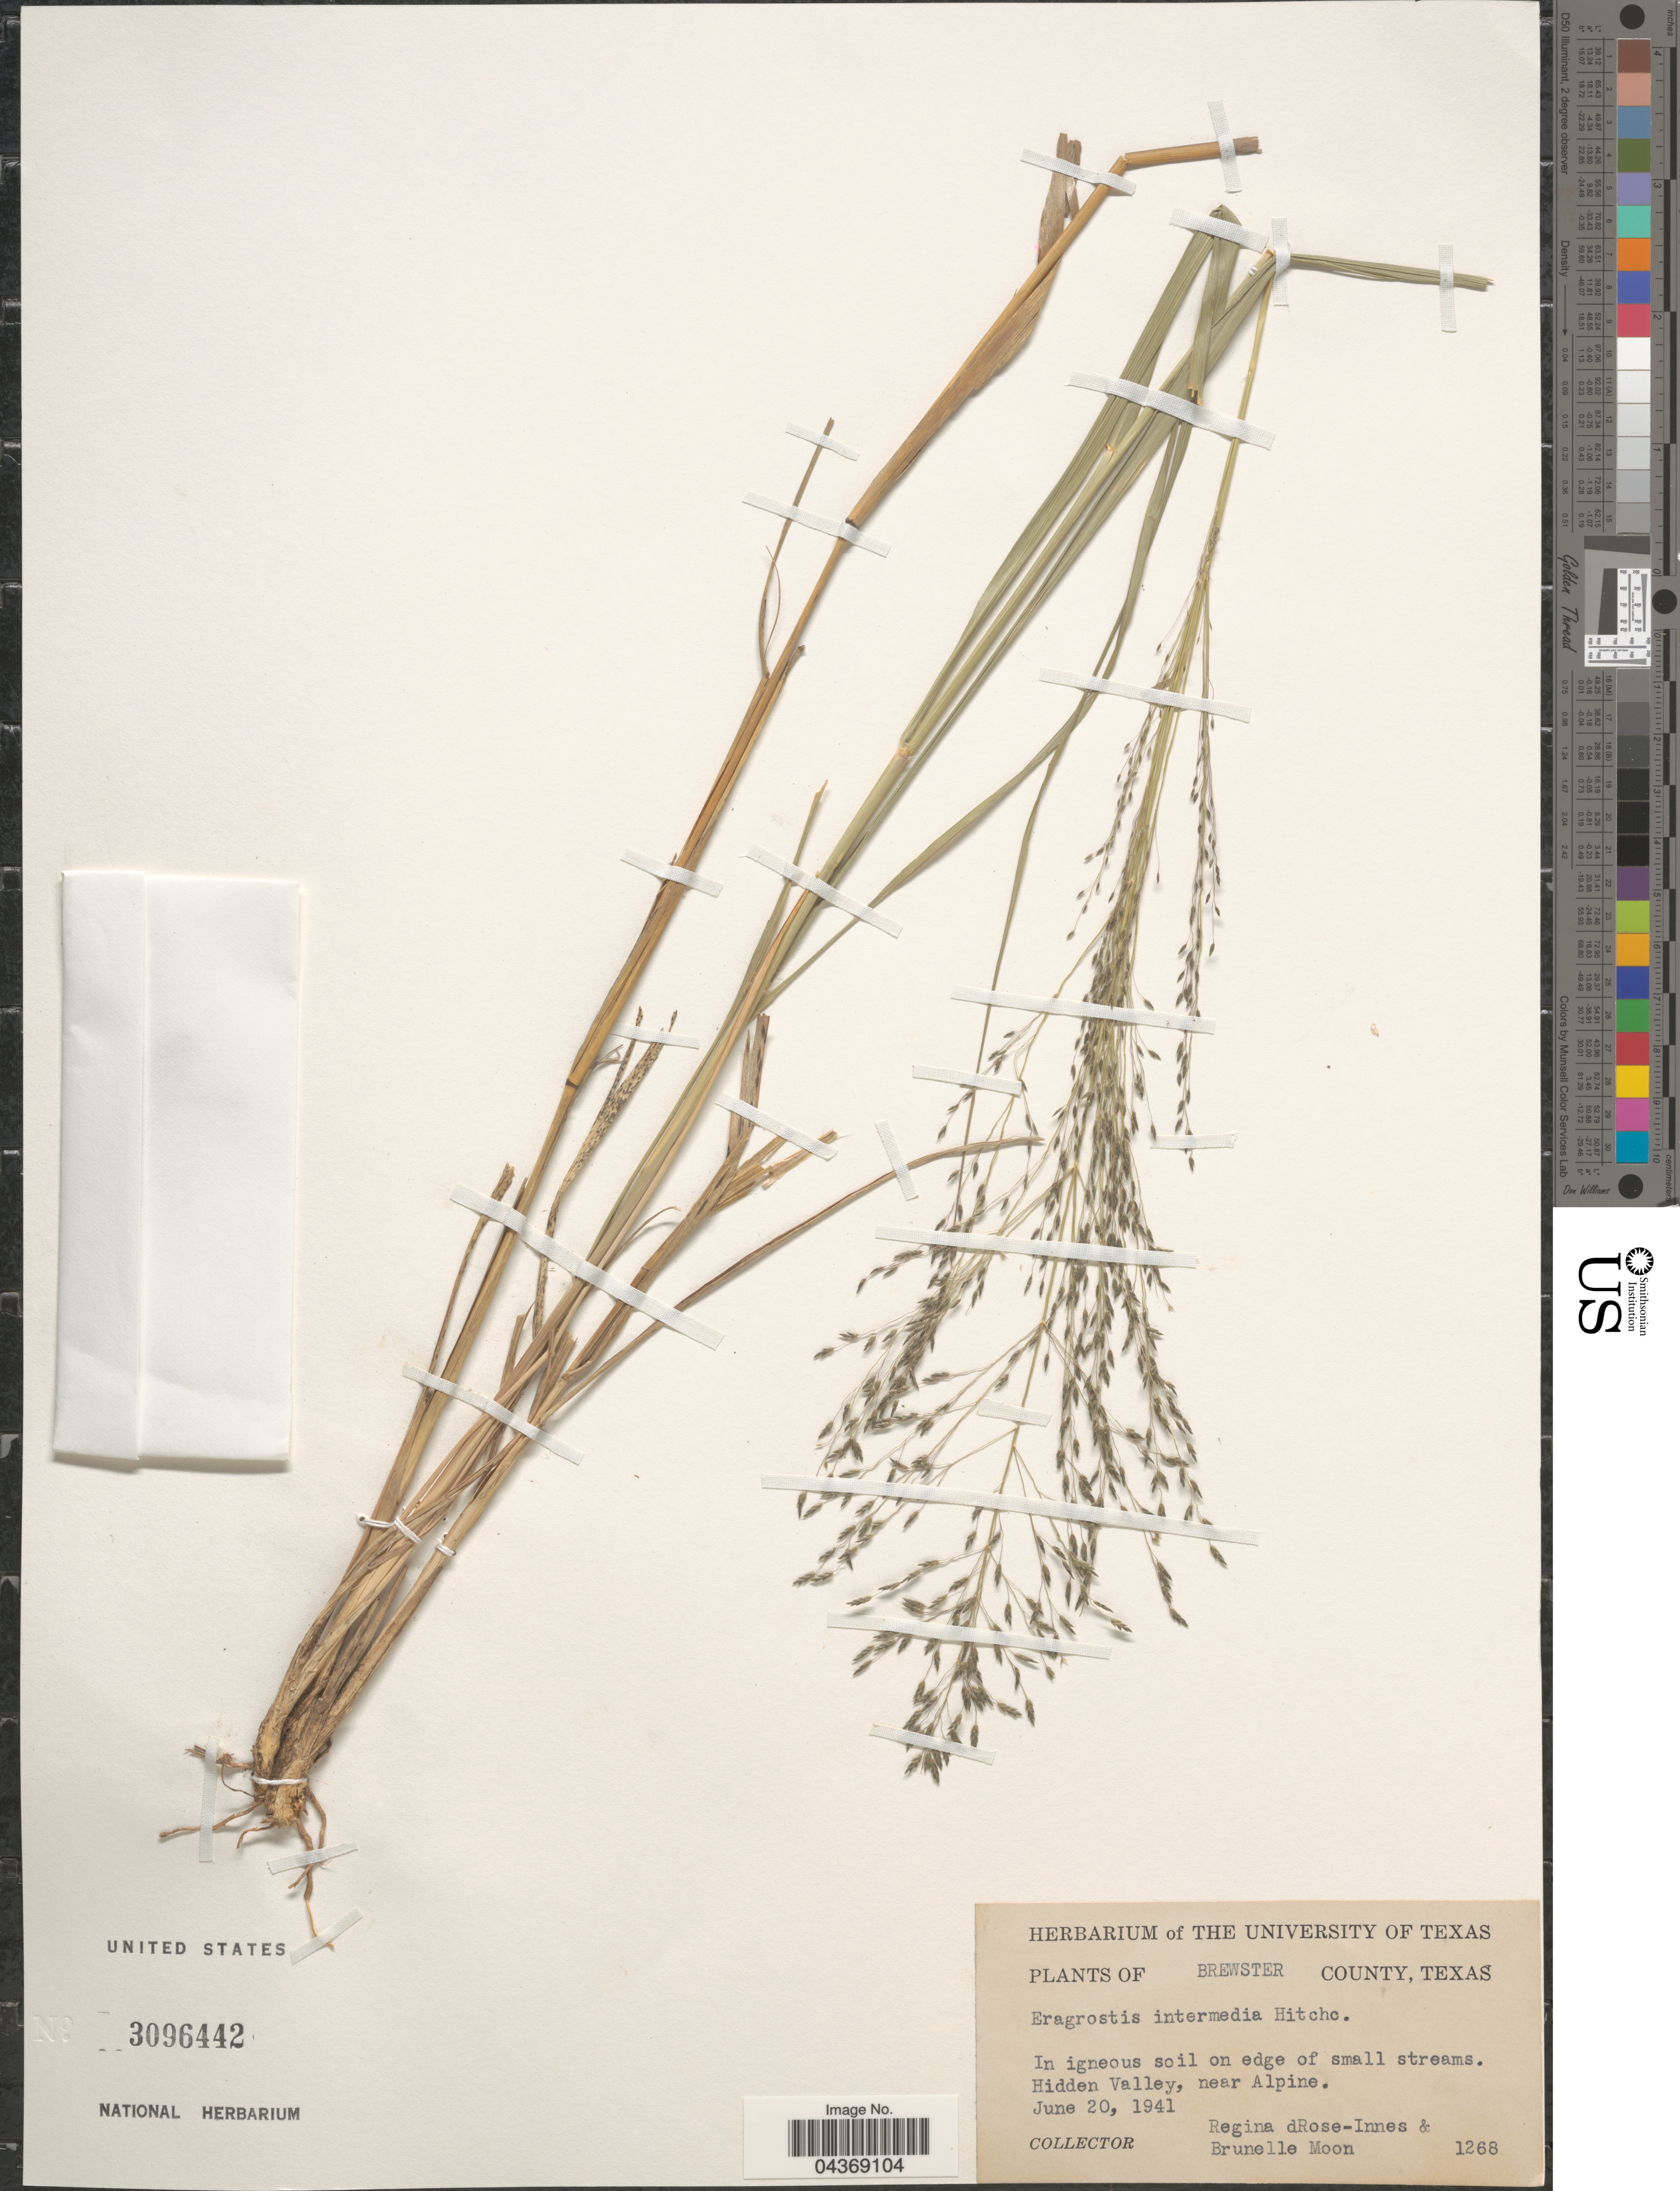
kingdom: Plantae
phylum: Tracheophyta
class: Liliopsida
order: Poales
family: Poaceae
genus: Eragrostis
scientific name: Eragrostis intermedia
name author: Hitchc.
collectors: R. Rose-Innes & B. Moon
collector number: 1268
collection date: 1941-06-20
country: United States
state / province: Texas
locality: Brewster County. Hidden Valley, near Alpine.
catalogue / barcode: US 3096442